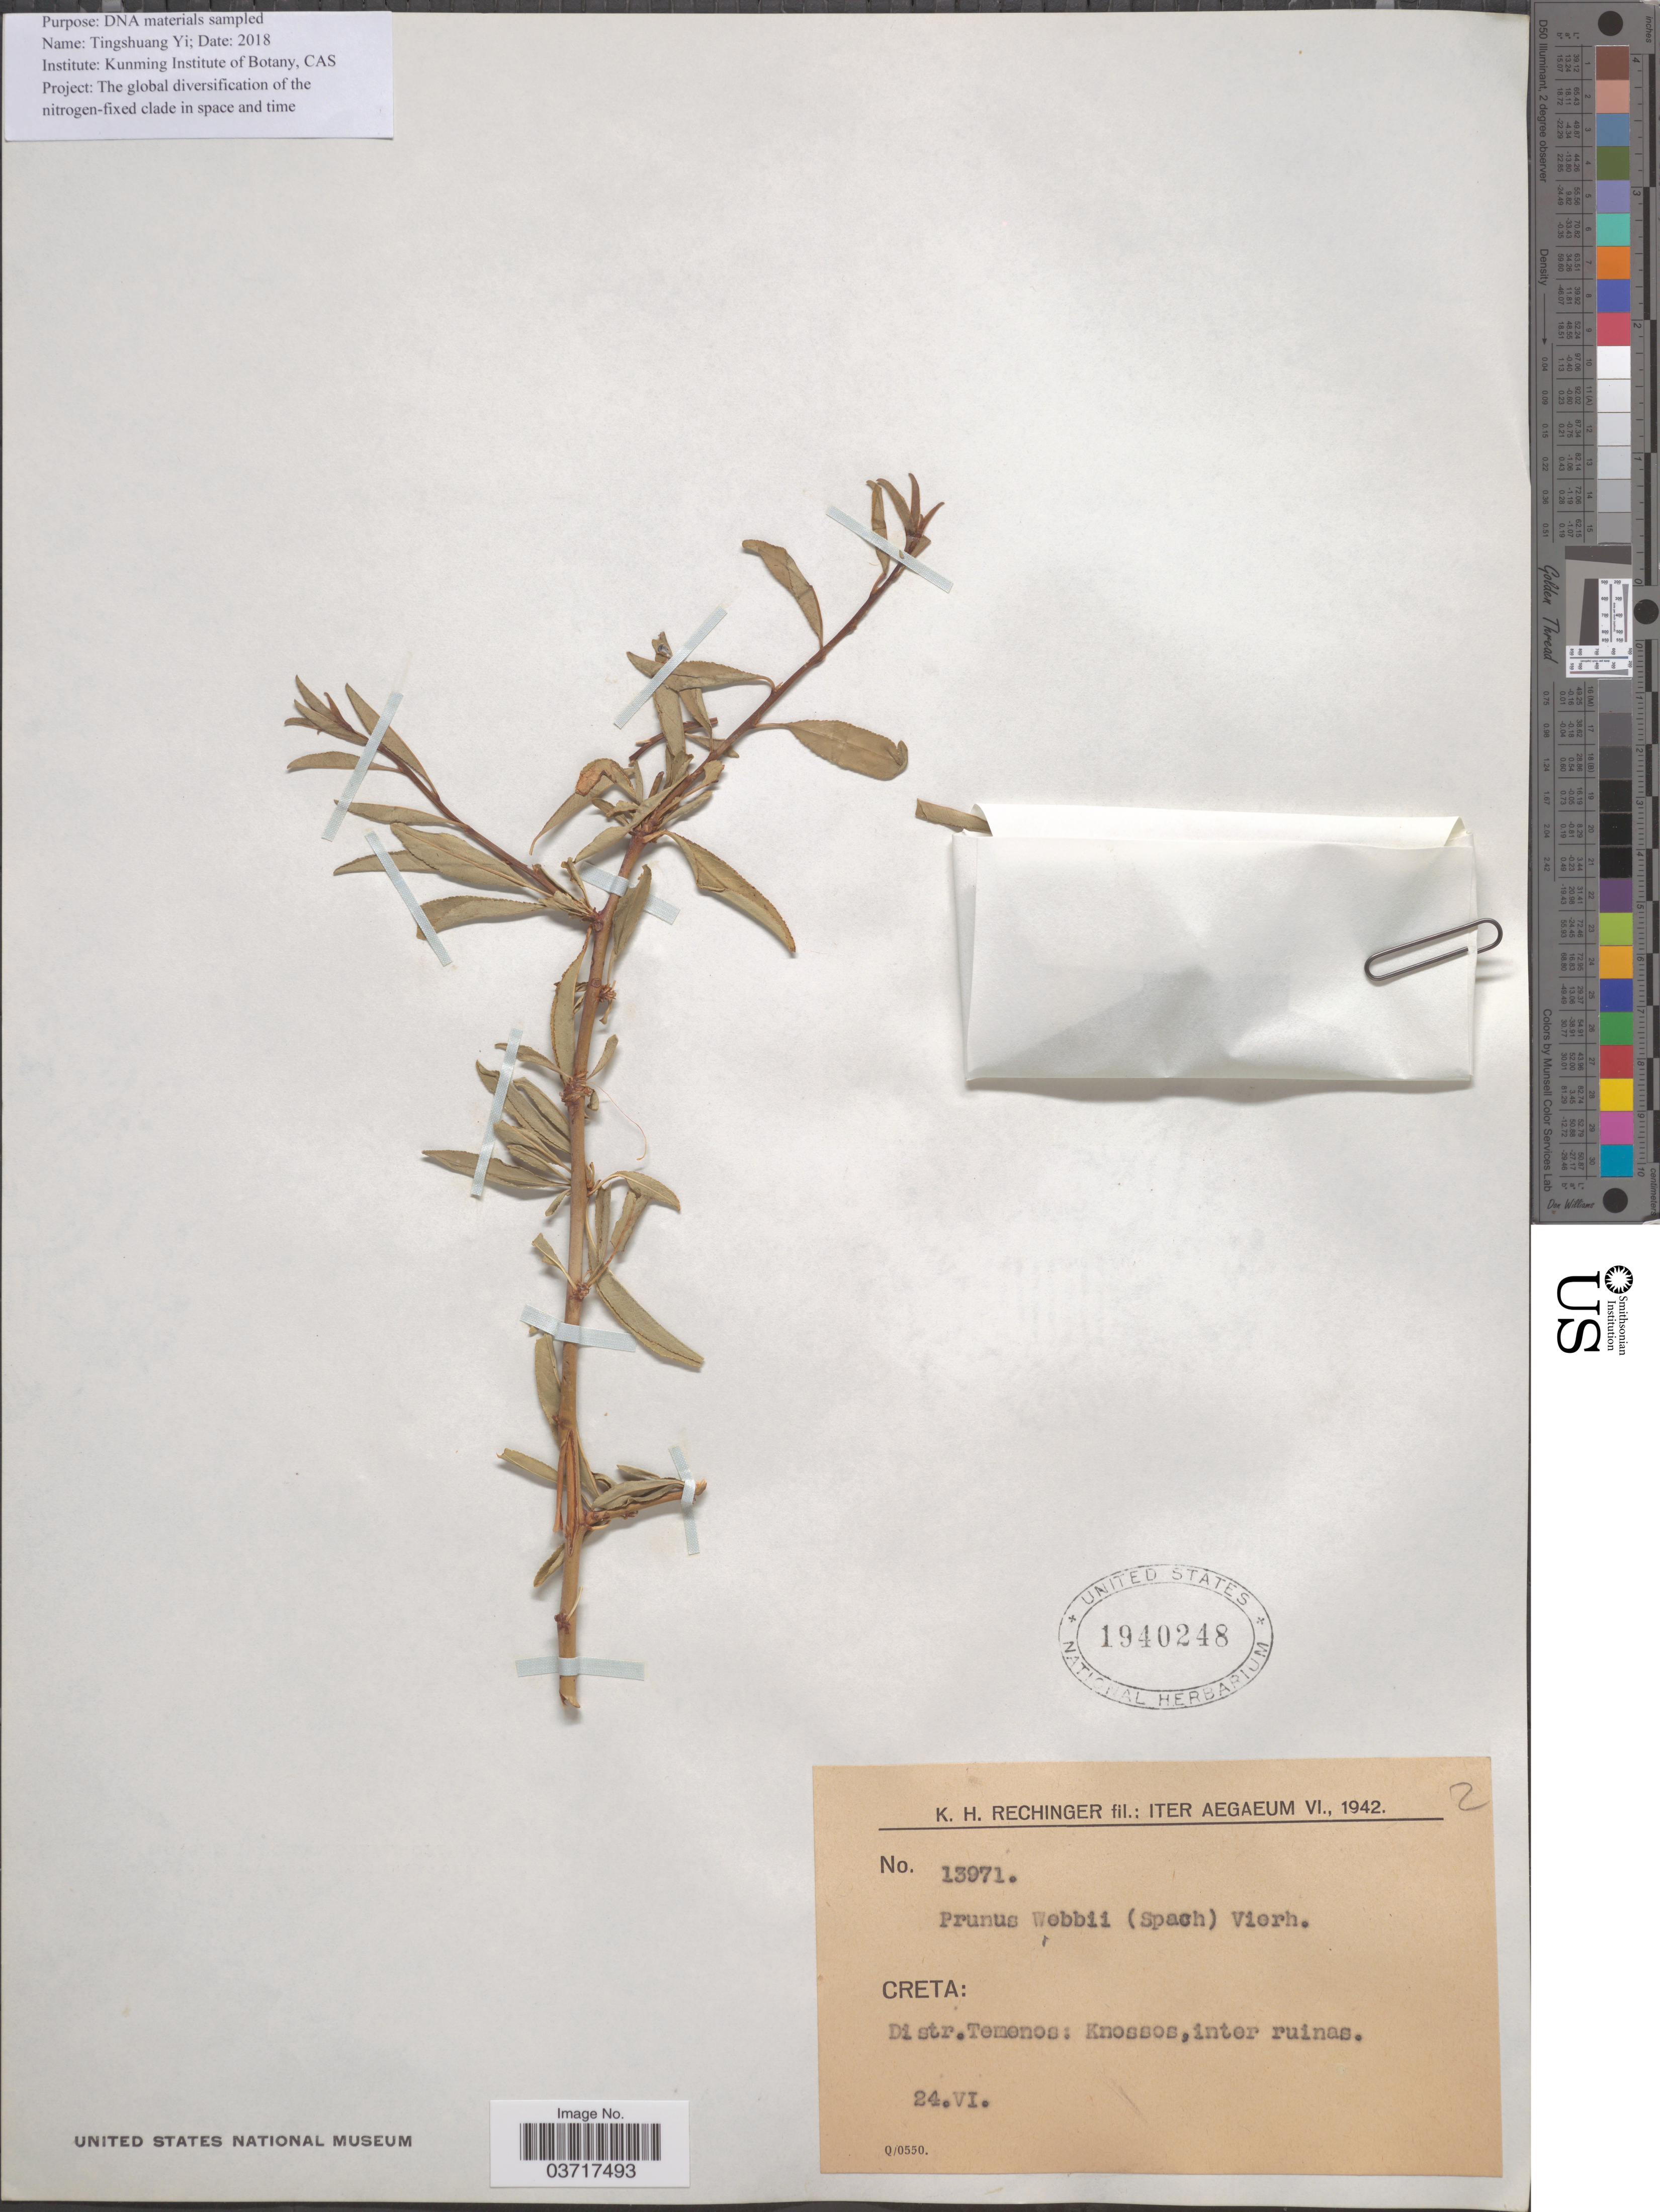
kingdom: Plantae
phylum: Tracheophyta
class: Magnoliopsida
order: Rosales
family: Rosaceae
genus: Prunus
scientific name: Prunus webbii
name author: Vierh.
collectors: K. H. Rechinger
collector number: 13971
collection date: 1942-06-24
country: Greece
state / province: Crete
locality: Iter Aegaeum. Creta: Distr. Temenos: Knossos, inter ruinas.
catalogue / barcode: US 1940248